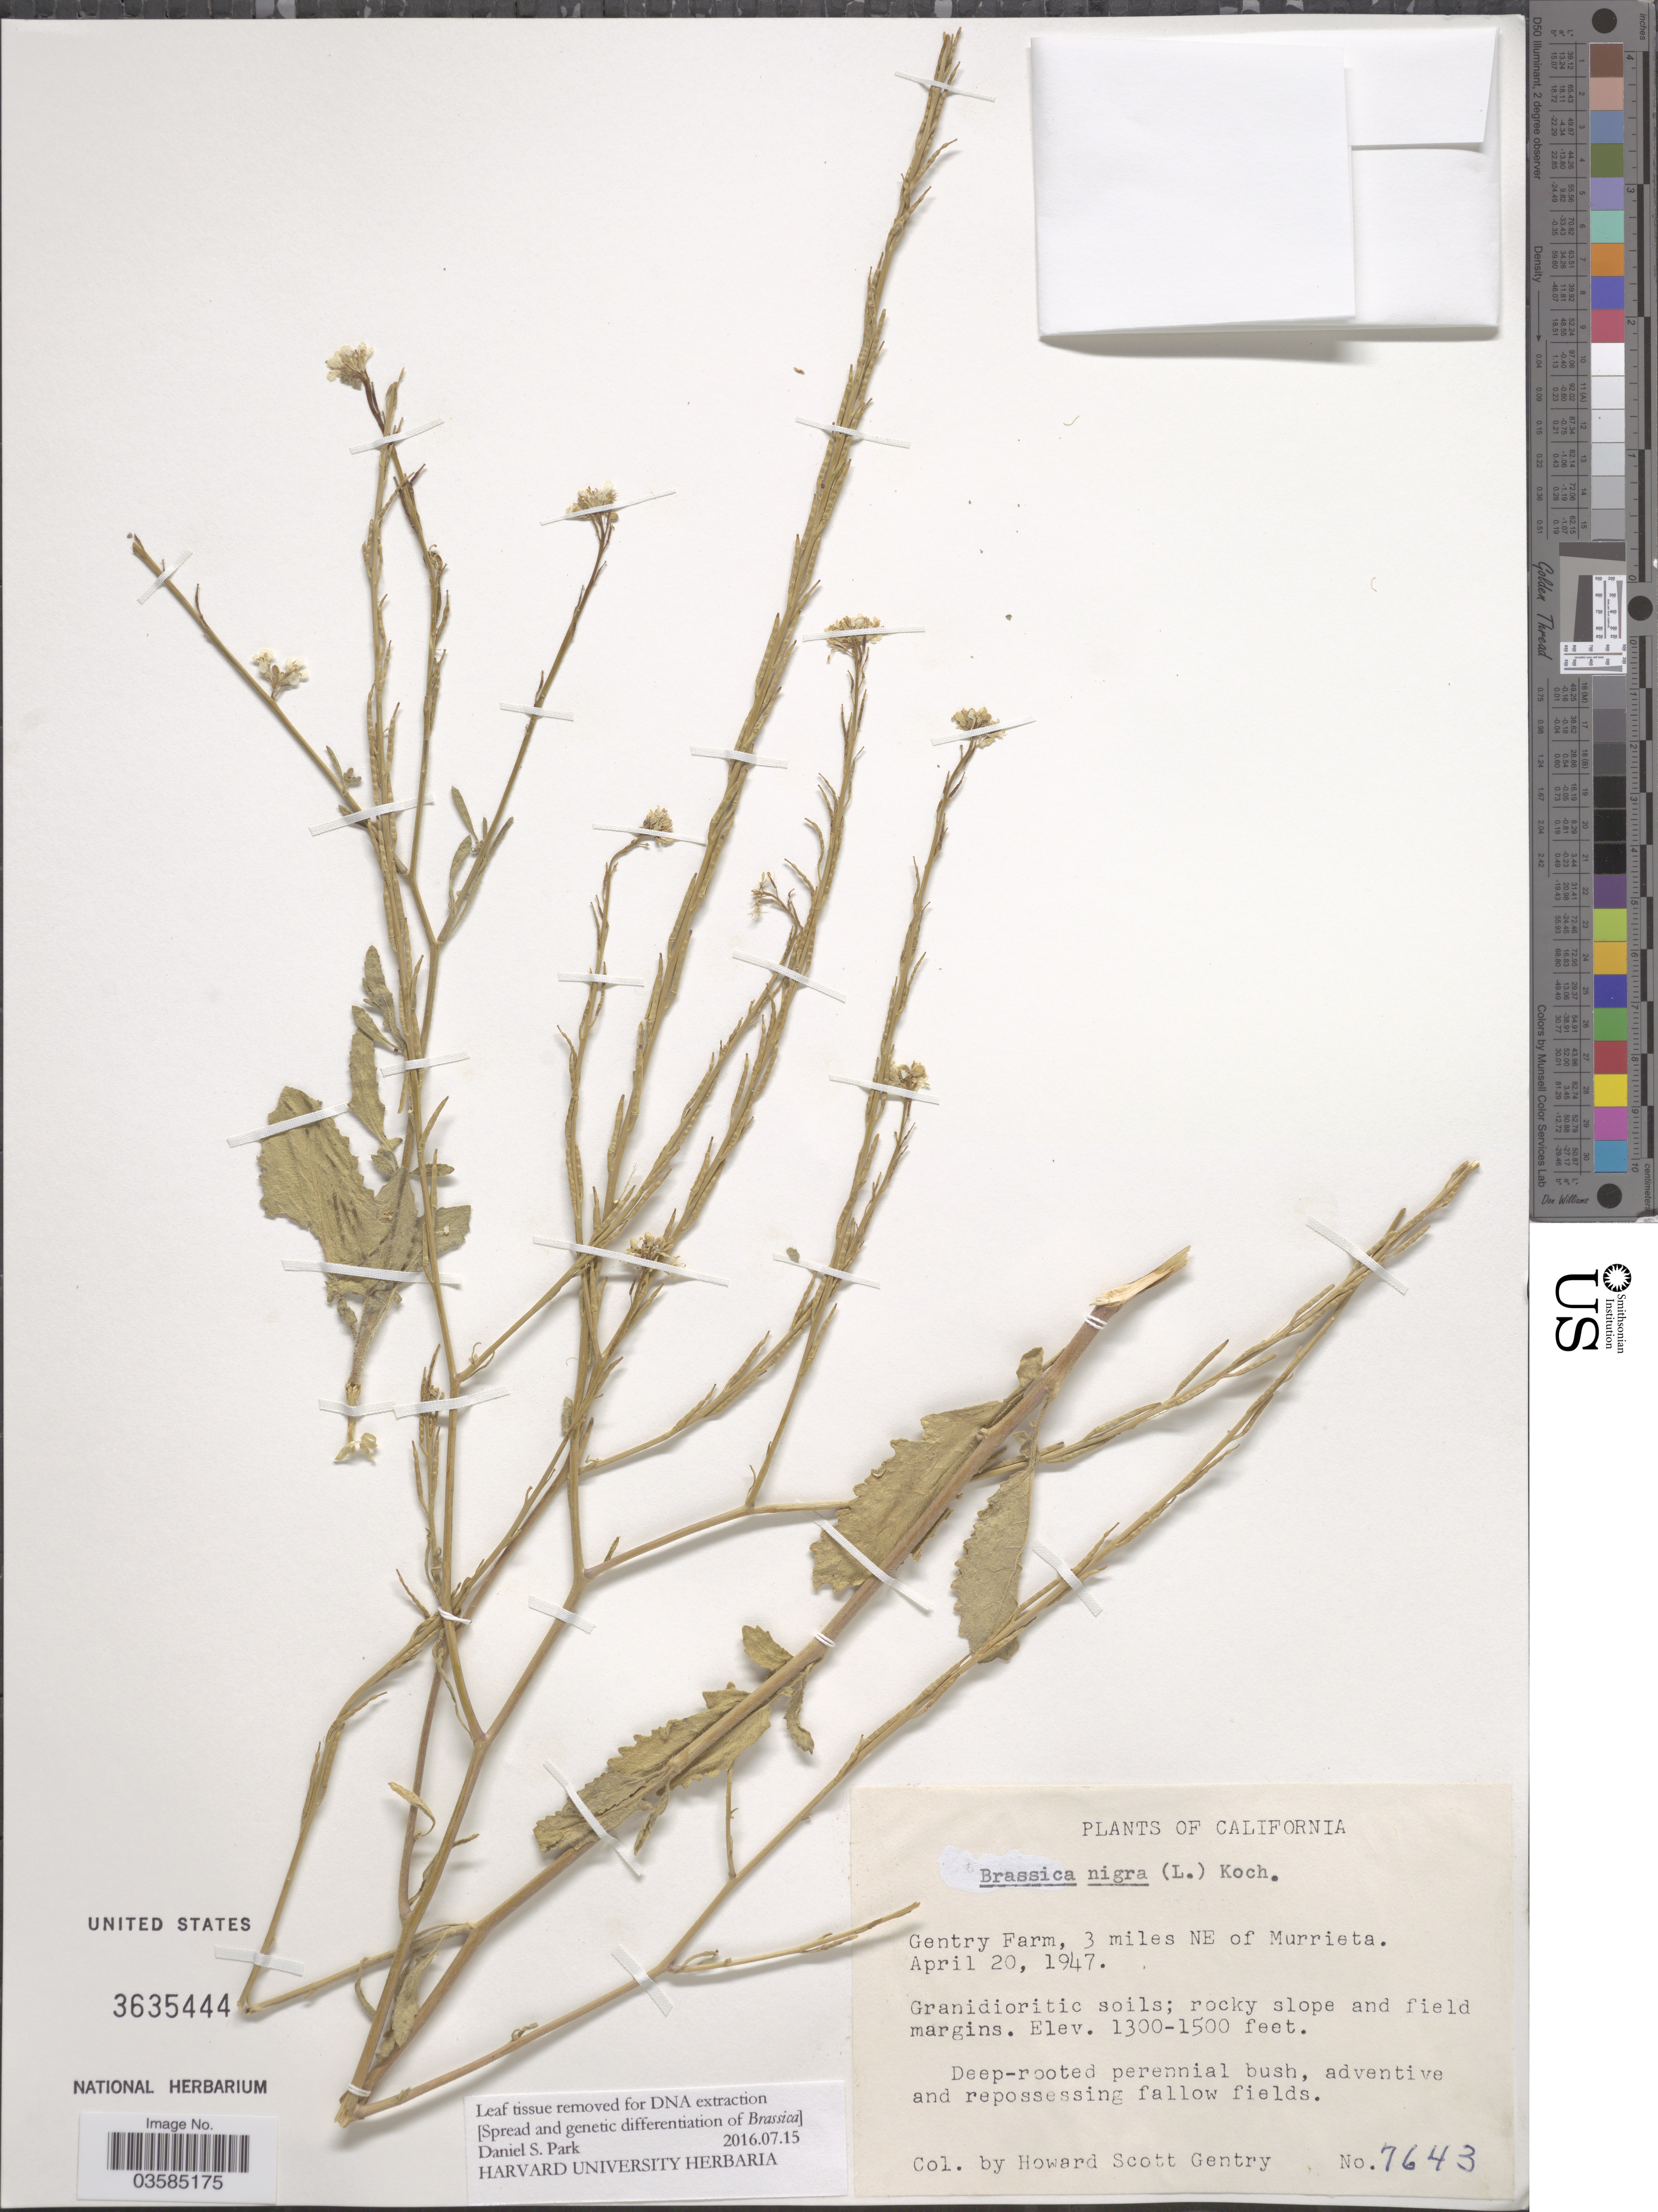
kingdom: Plantae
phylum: Tracheophyta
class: Magnoliopsida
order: Brassicales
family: Brassicaceae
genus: Brassica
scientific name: Brassica nigra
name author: (L.) W.D.J. Koch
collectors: H. S. Gentry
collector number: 7643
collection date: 1947-04-20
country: United States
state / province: California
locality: Gentry Farm, 3 miles NE of Murrieta.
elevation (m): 396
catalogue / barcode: US 3635444